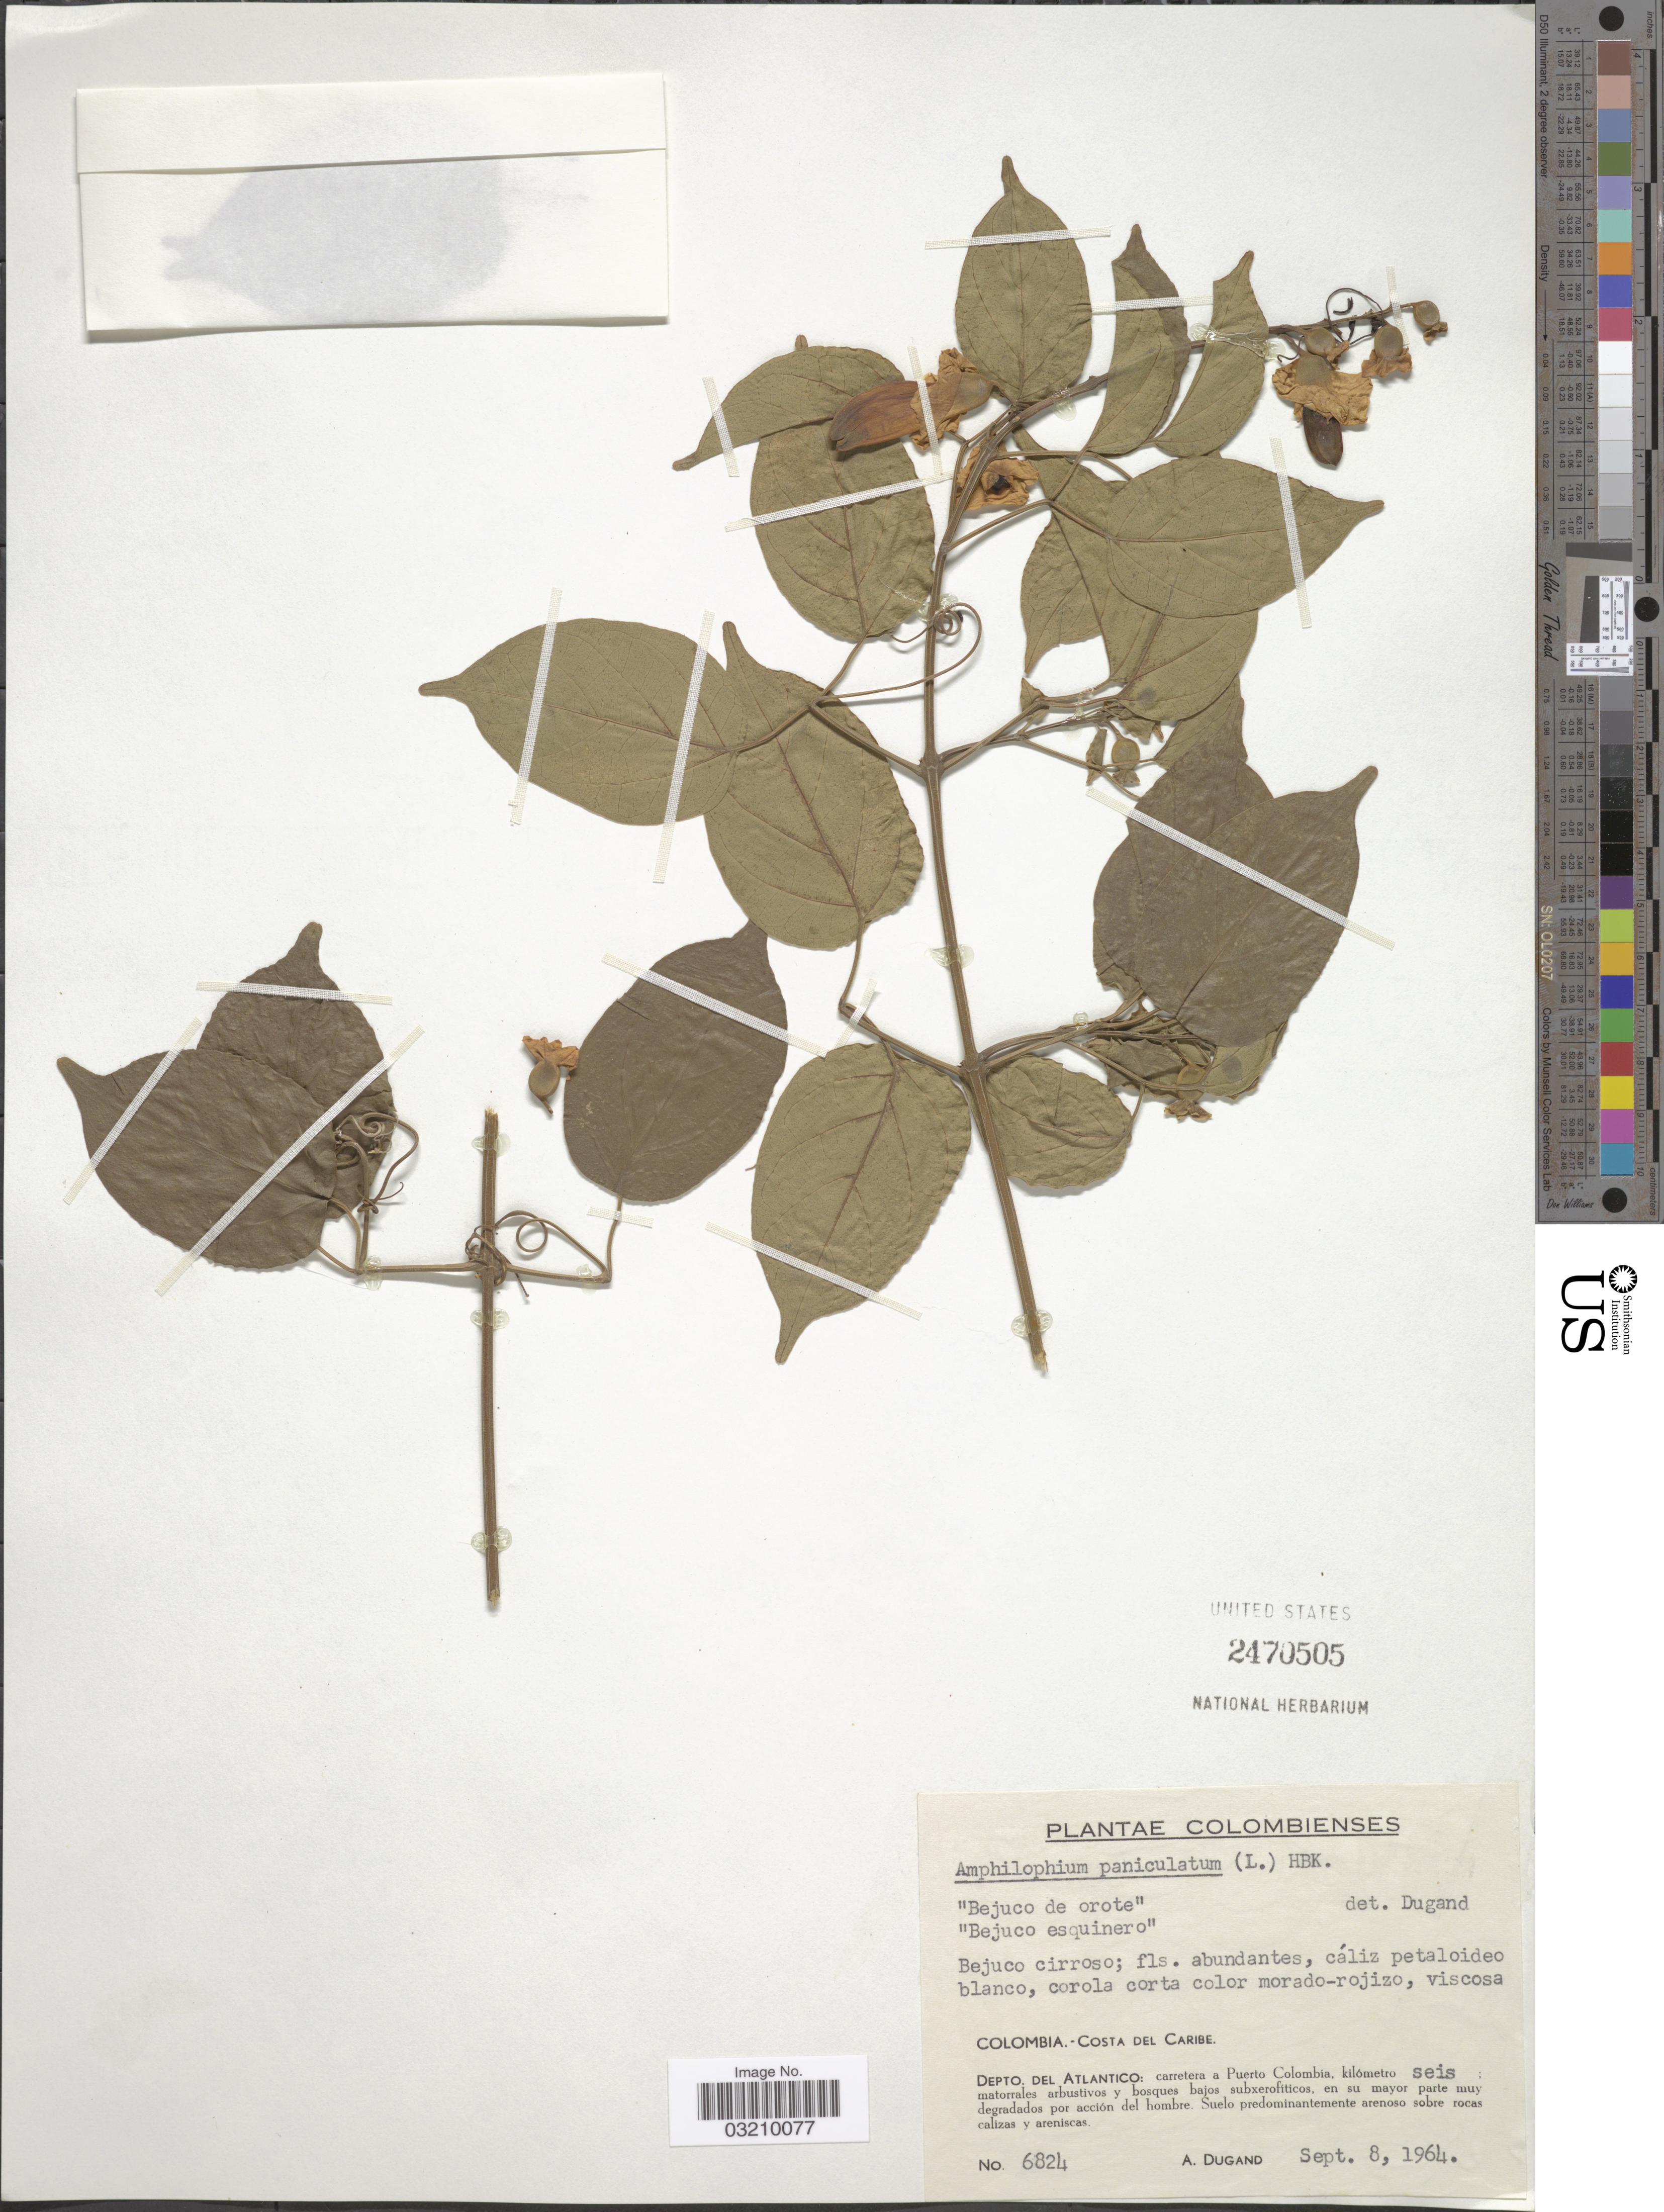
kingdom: Plantae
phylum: Tracheophyta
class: Magnoliopsida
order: Lamiales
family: Bignoniaceae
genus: Amphilophium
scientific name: Amphilophium paniculatum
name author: (L.) Kunth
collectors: A. Dugand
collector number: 6824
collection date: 1964-09-08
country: Colombia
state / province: Atlántico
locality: Costa del Caribe. Depto. del Atlantico: carretera a Puerto Colombia, kilómetro seis.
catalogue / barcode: US 2470505